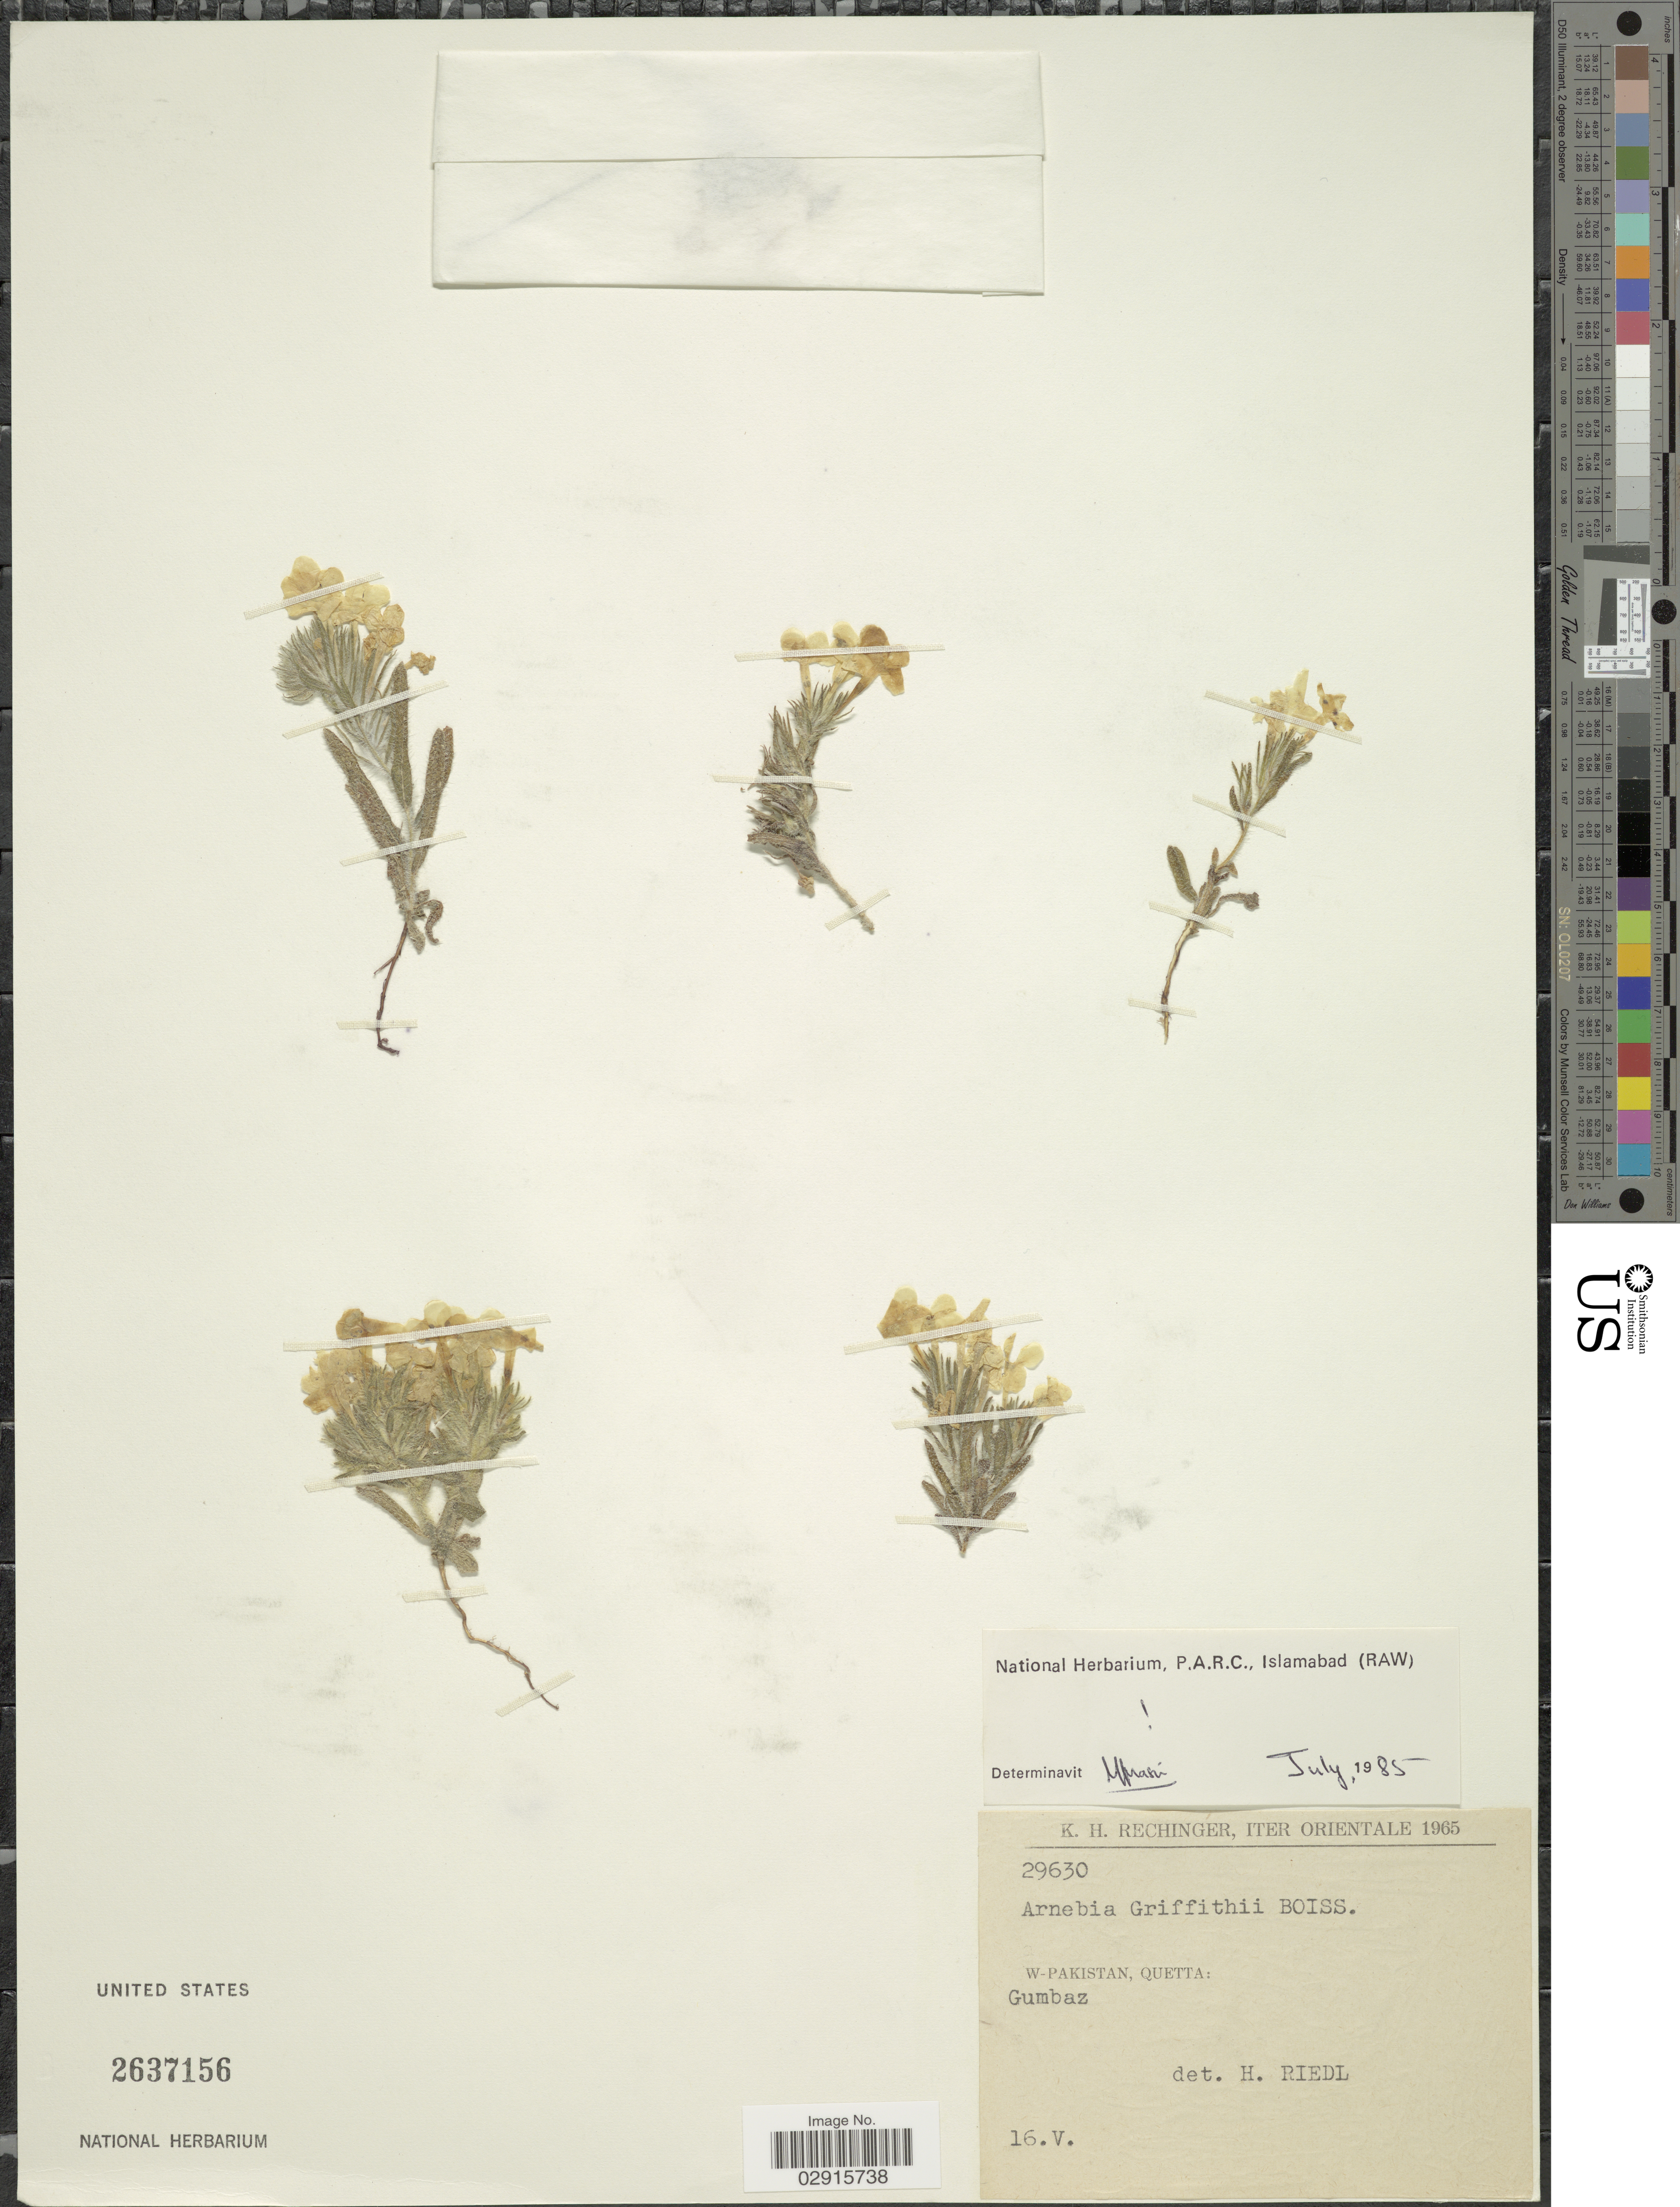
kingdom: Plantae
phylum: Tracheophyta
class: Magnoliopsida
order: Boraginales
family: Boraginaceae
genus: Arnebia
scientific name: Arnebia griffithii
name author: Boiss.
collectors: K. H. Rechinger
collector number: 29630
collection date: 1965-05-16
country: Pakistan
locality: Iter Orientale. W-Pakistan, Quetta: Gumbaz.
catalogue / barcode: US 2637156